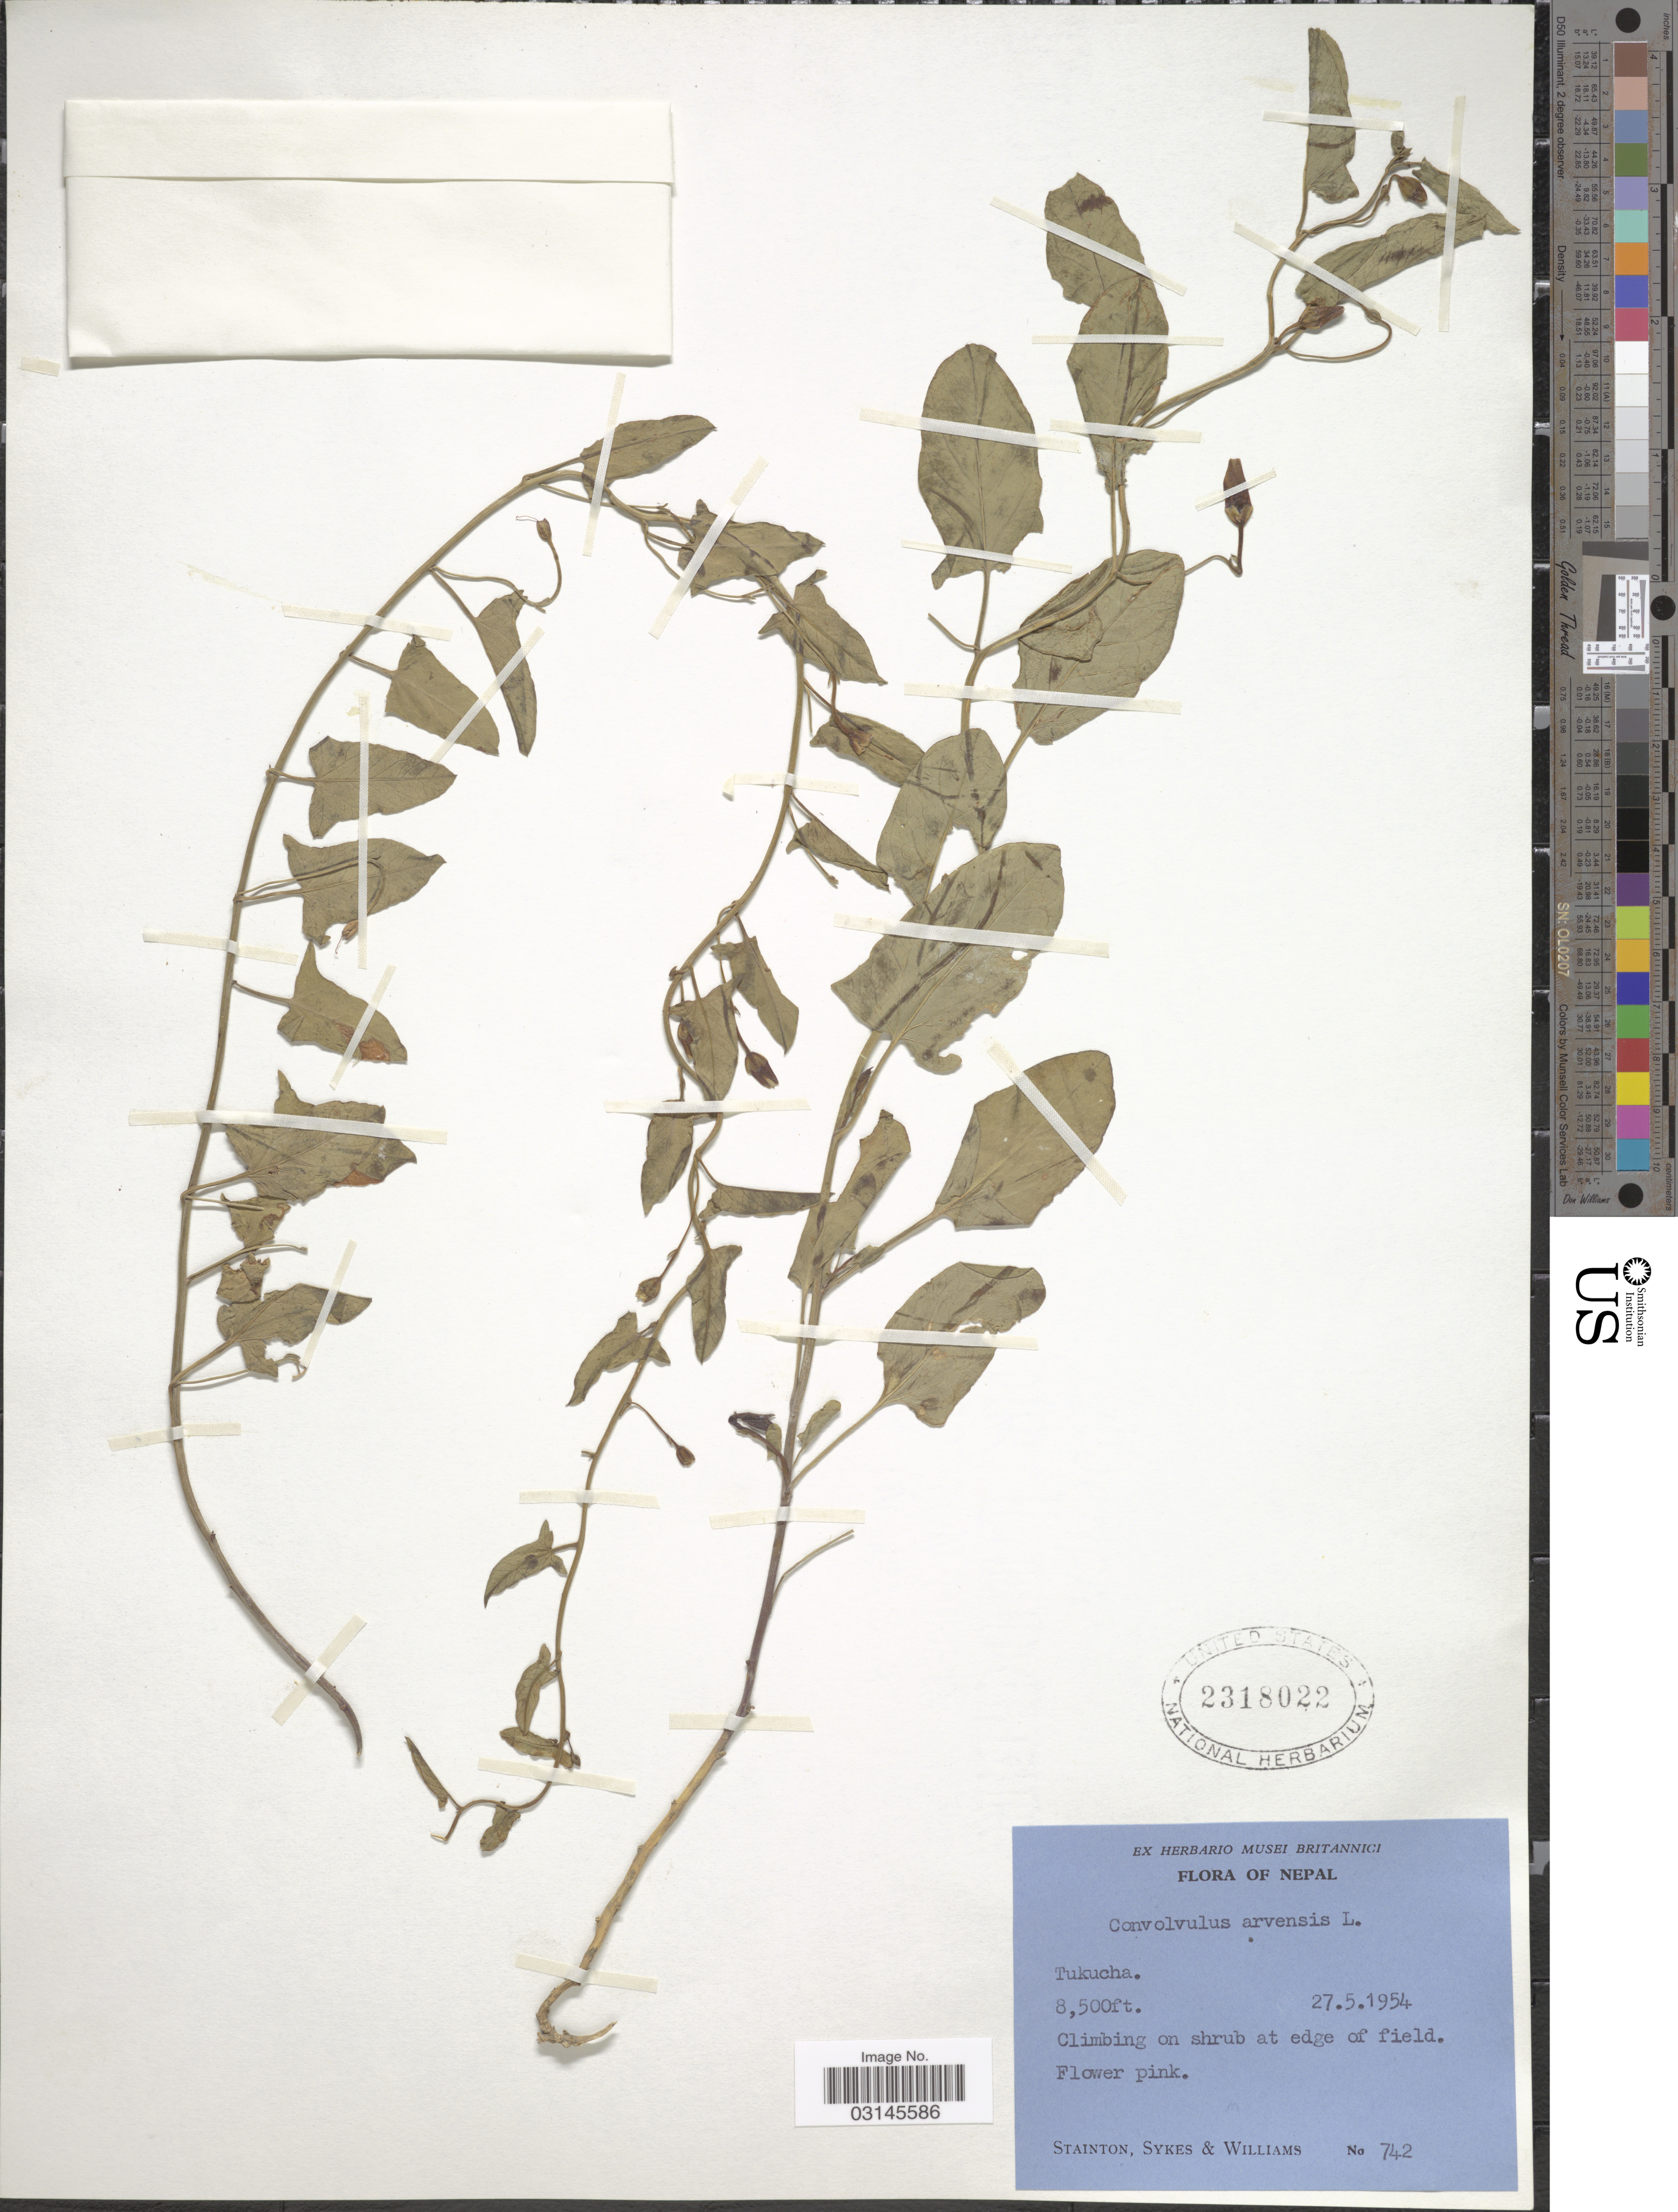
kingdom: Plantae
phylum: Tracheophyta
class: Magnoliopsida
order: Solanales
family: Convolvulaceae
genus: Convolvulus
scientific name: Convolvulus arvensis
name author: L.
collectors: -. Stainton, Sykes, -- & -- Williams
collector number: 742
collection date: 1954-05-27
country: Nepal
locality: Tukucha.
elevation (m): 2591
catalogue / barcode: US 2318022